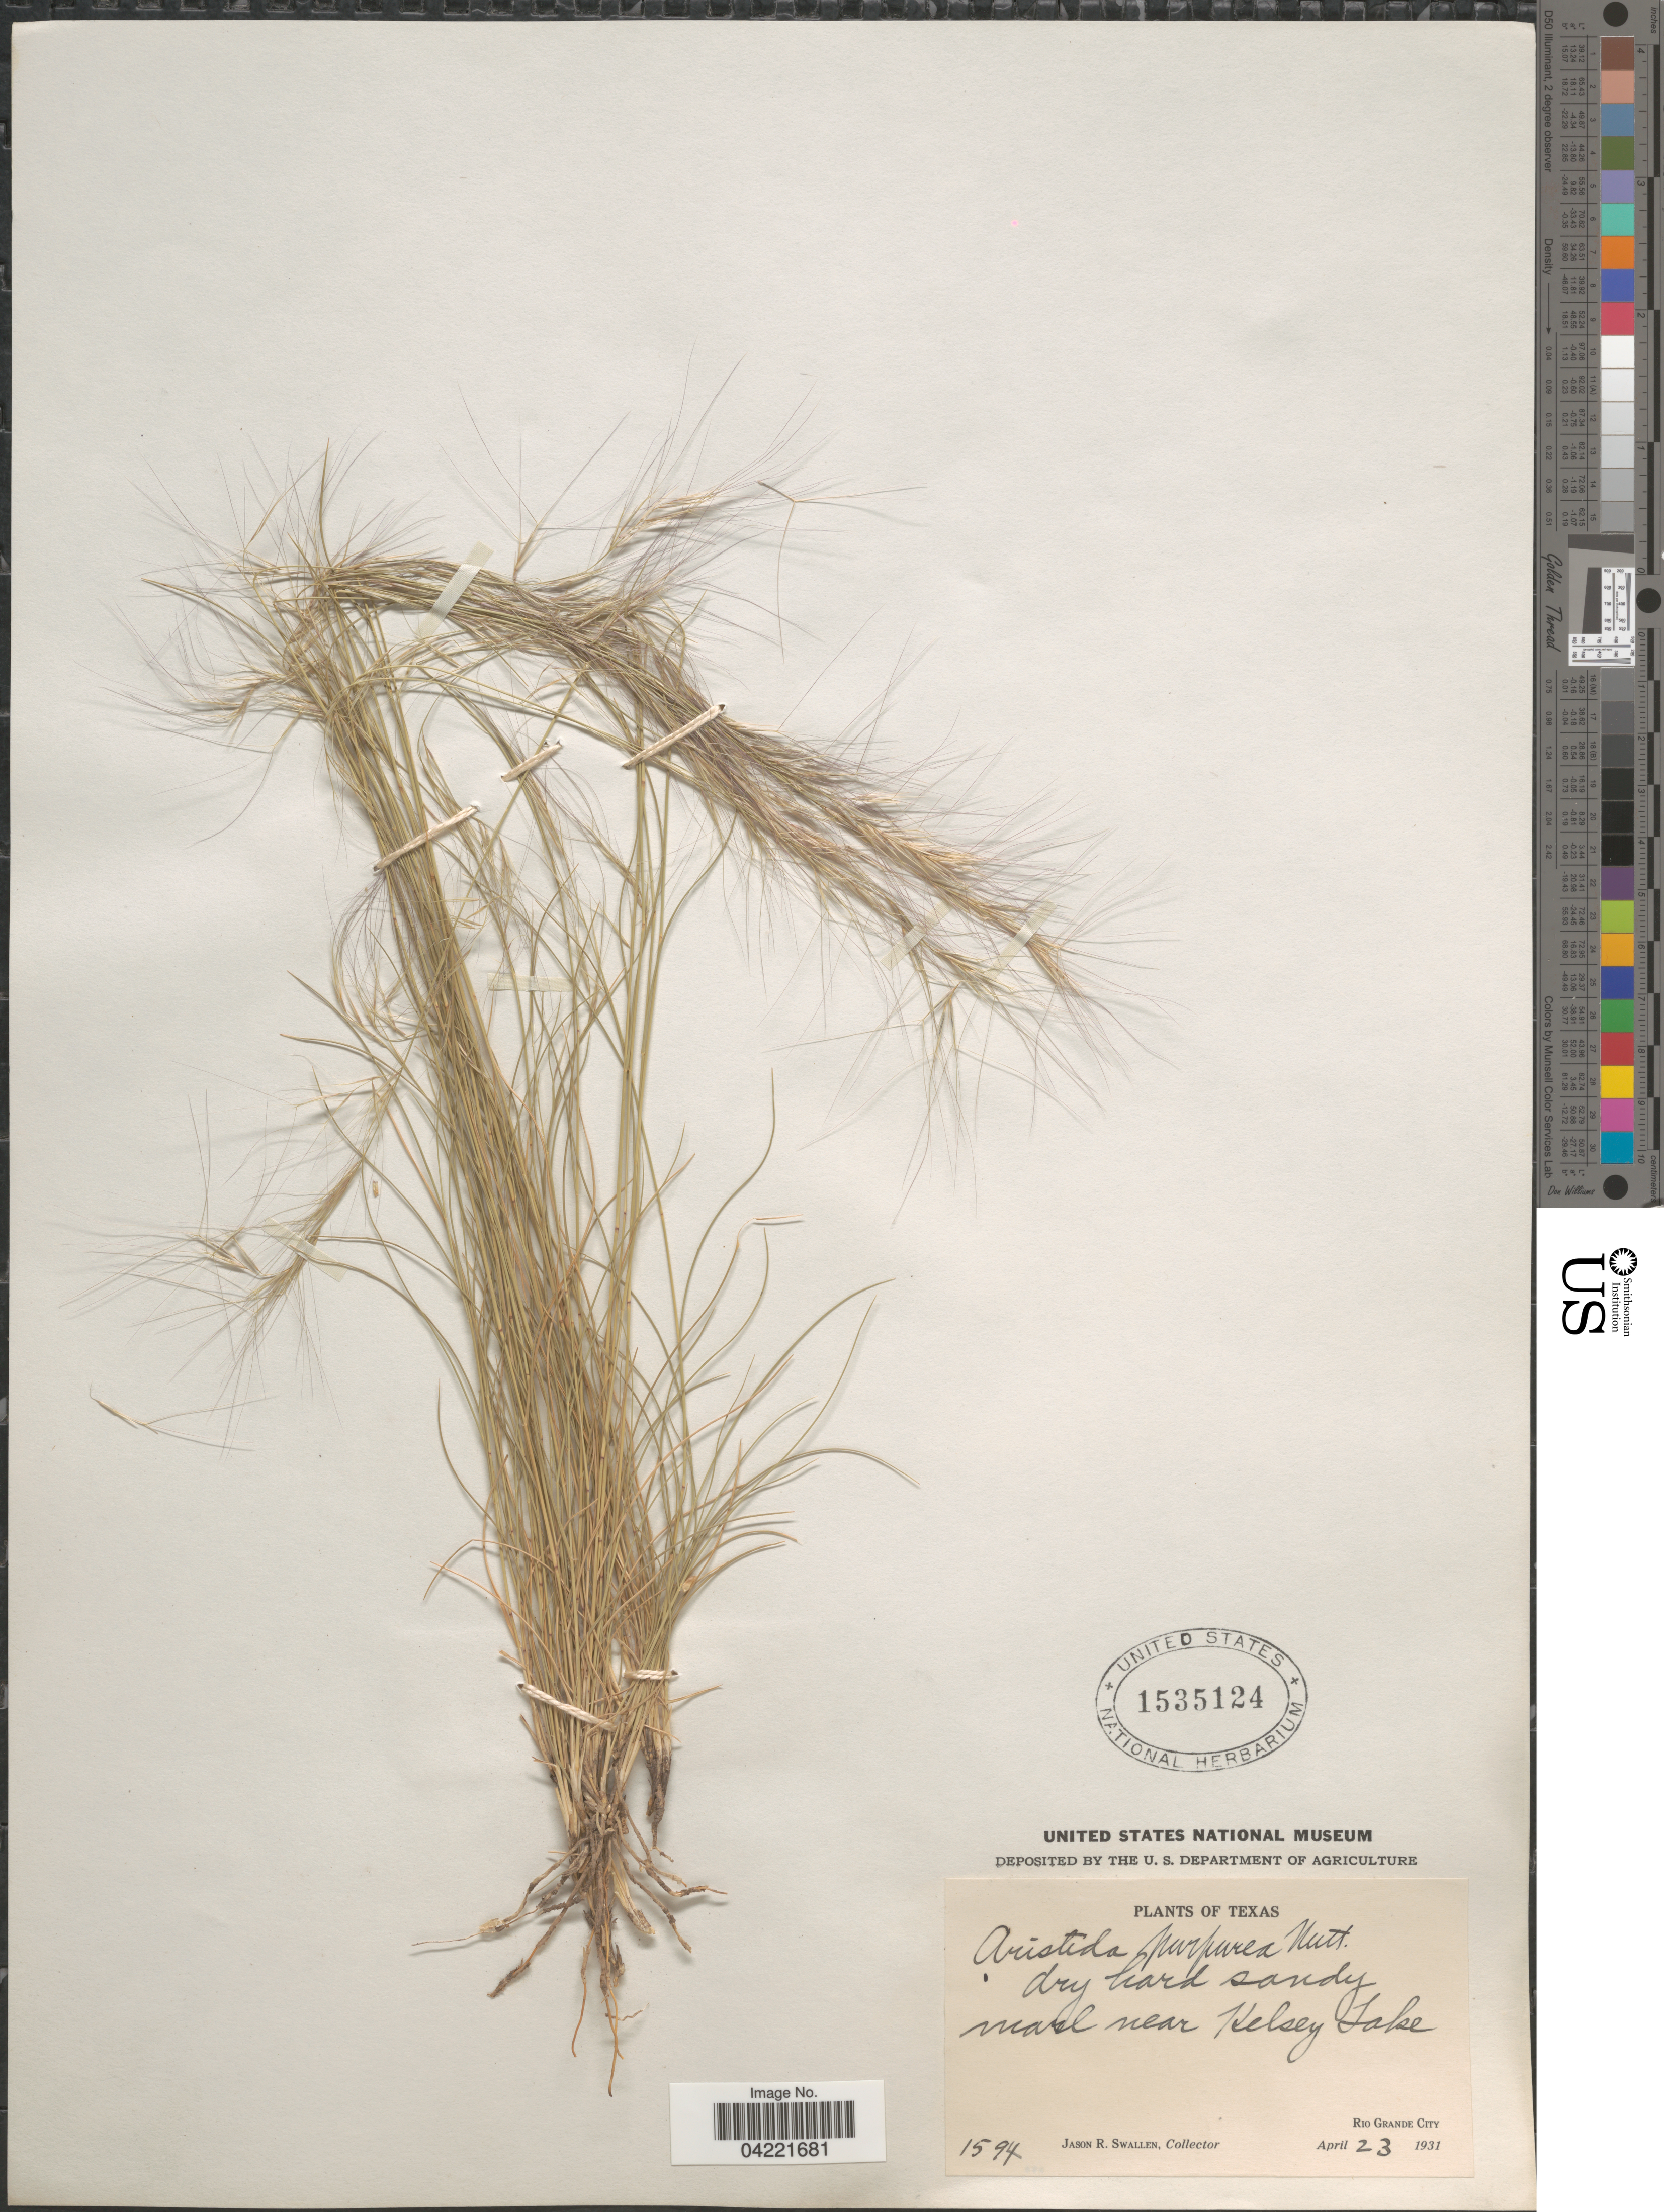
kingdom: Plantae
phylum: Tracheophyta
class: Liliopsida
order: Poales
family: Poaceae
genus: Aristida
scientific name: Aristida purpurea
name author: Nutt.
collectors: J. R. Swallen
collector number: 1594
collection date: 1931-04-23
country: United States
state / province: Texas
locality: Dry hard sandy marsh near Kelsey Lake. Rio Grande City.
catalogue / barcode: US 1535124